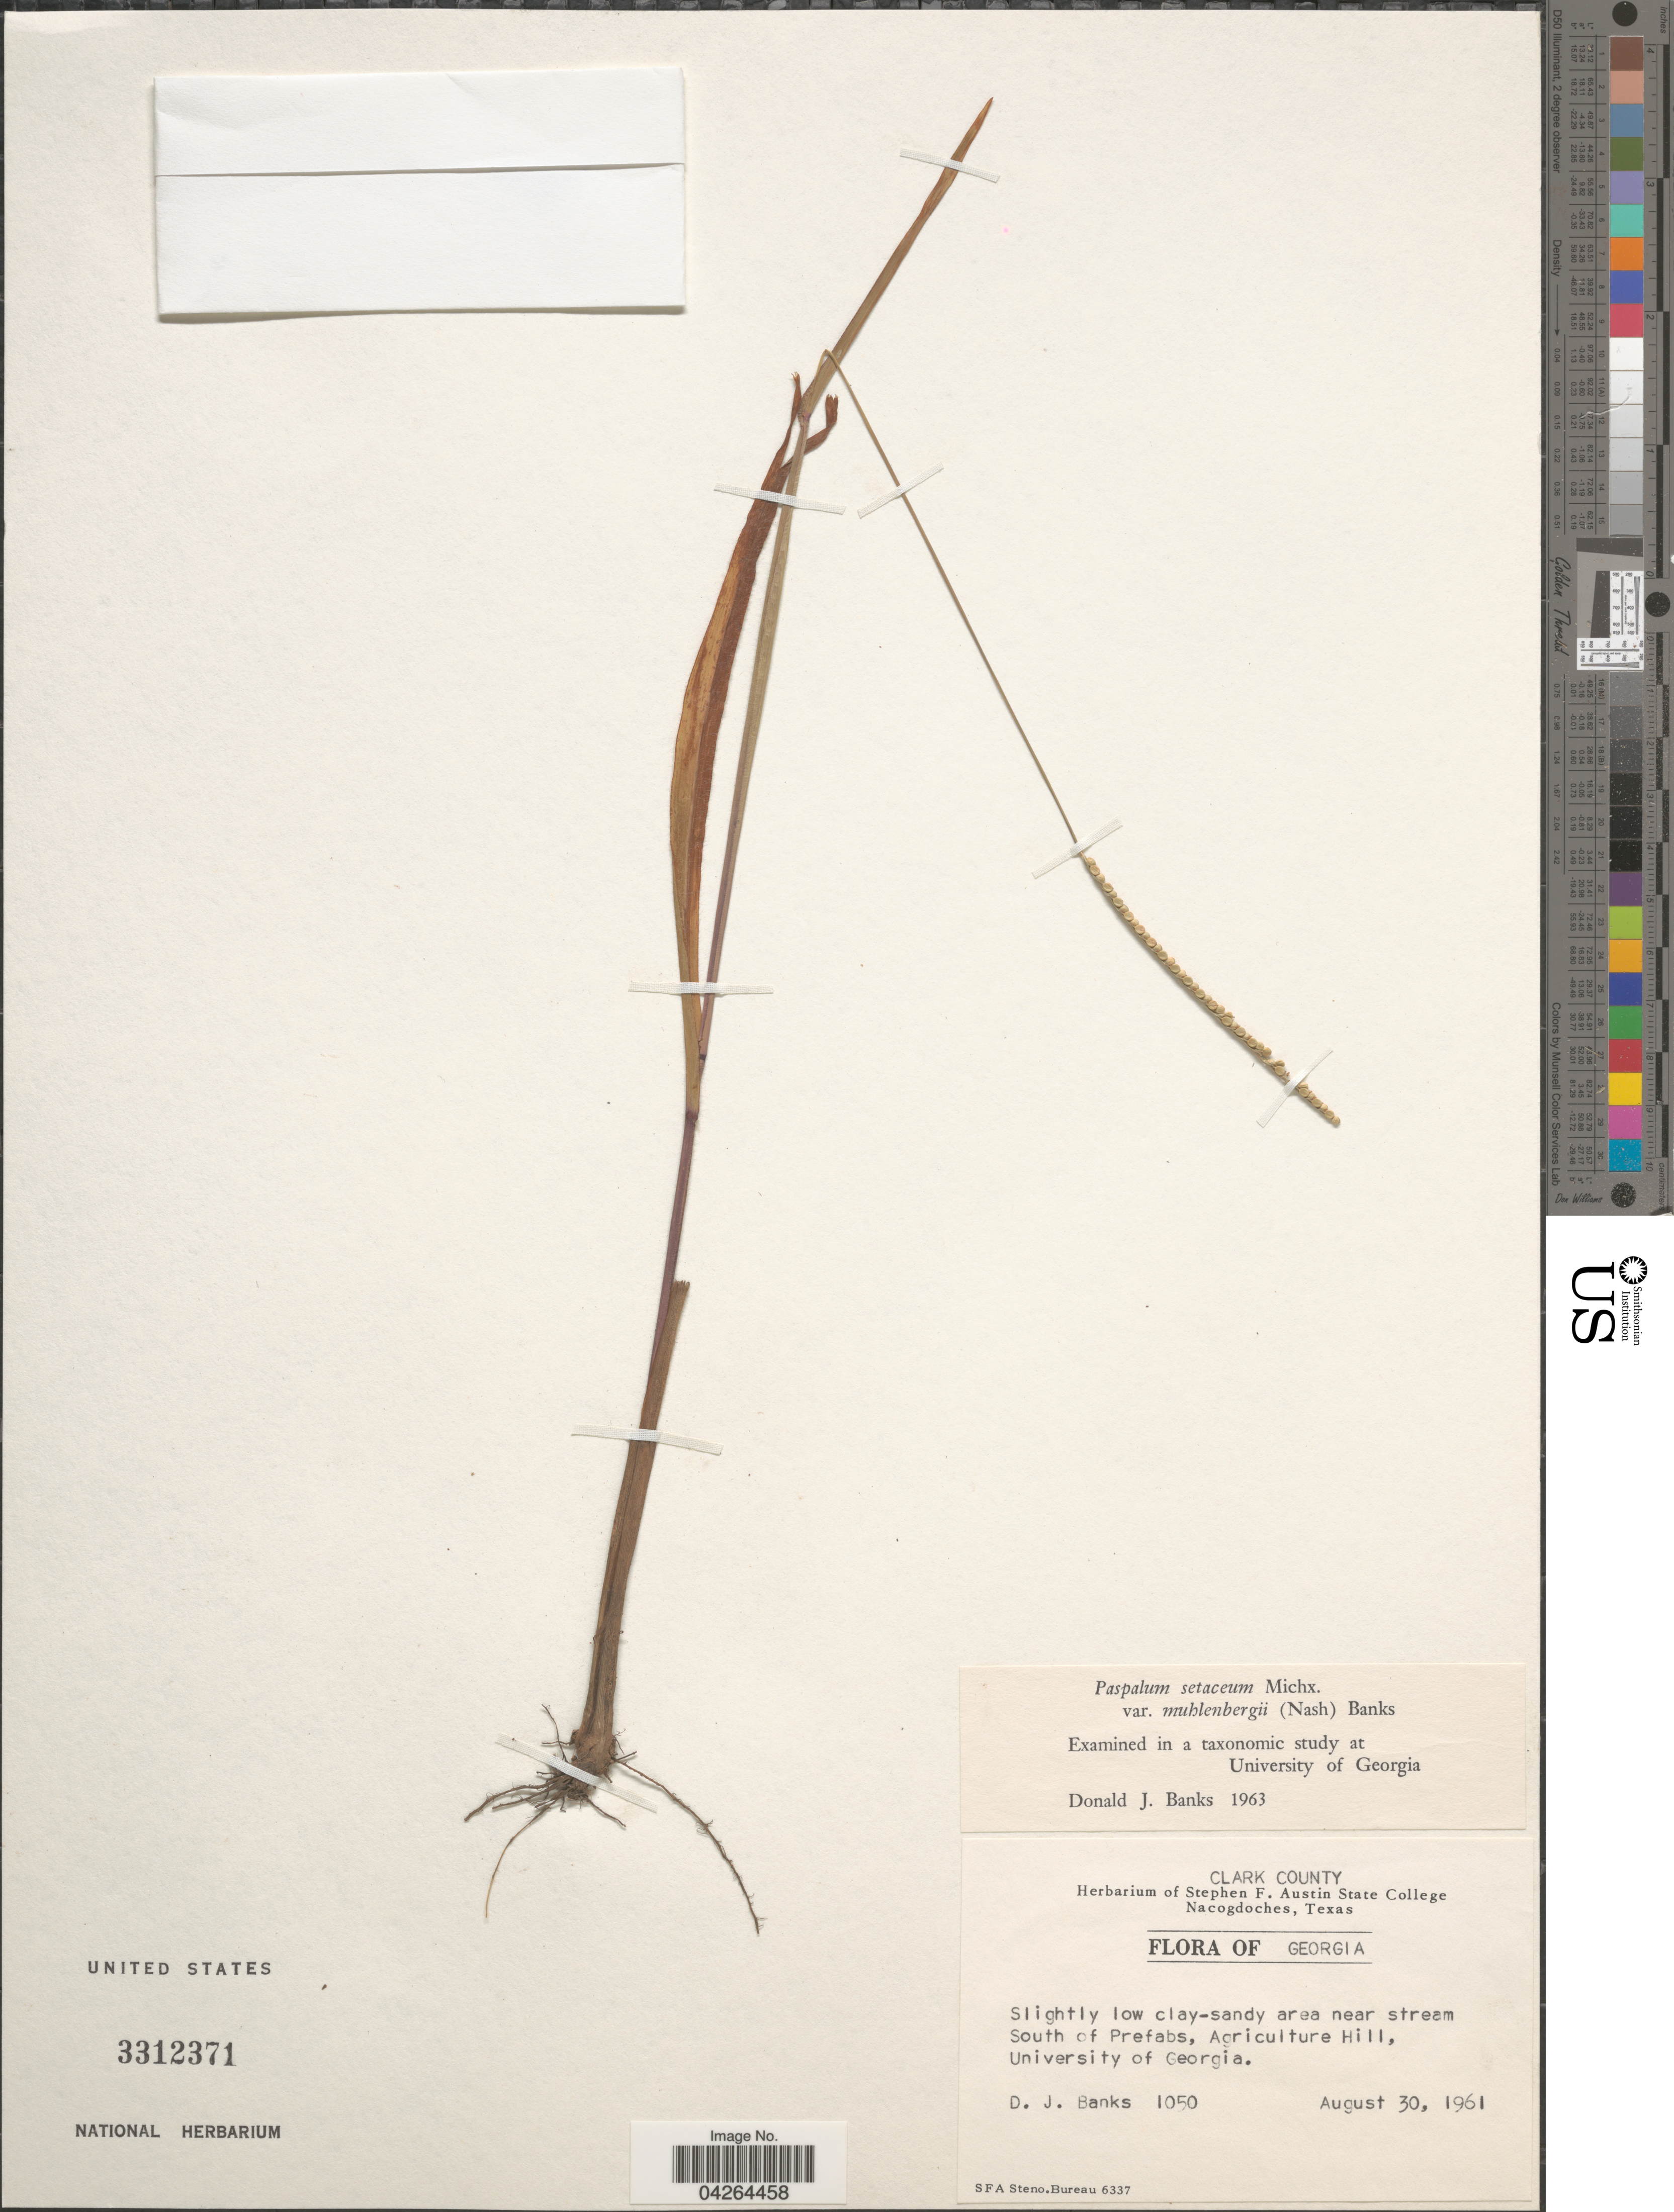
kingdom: Plantae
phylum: Tracheophyta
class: Liliopsida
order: Poales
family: Poaceae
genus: Paspalum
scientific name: Paspalum setaceum var. muhlenbergii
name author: (Nash) D.J. Banks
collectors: D. J. Banks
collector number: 1050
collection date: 1961-08-30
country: United States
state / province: Georgia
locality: Clark County. Slightly low clay-sandy area near stream South of Prefabs, Agriculture Hill, University of Georgia.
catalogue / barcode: US 3312371